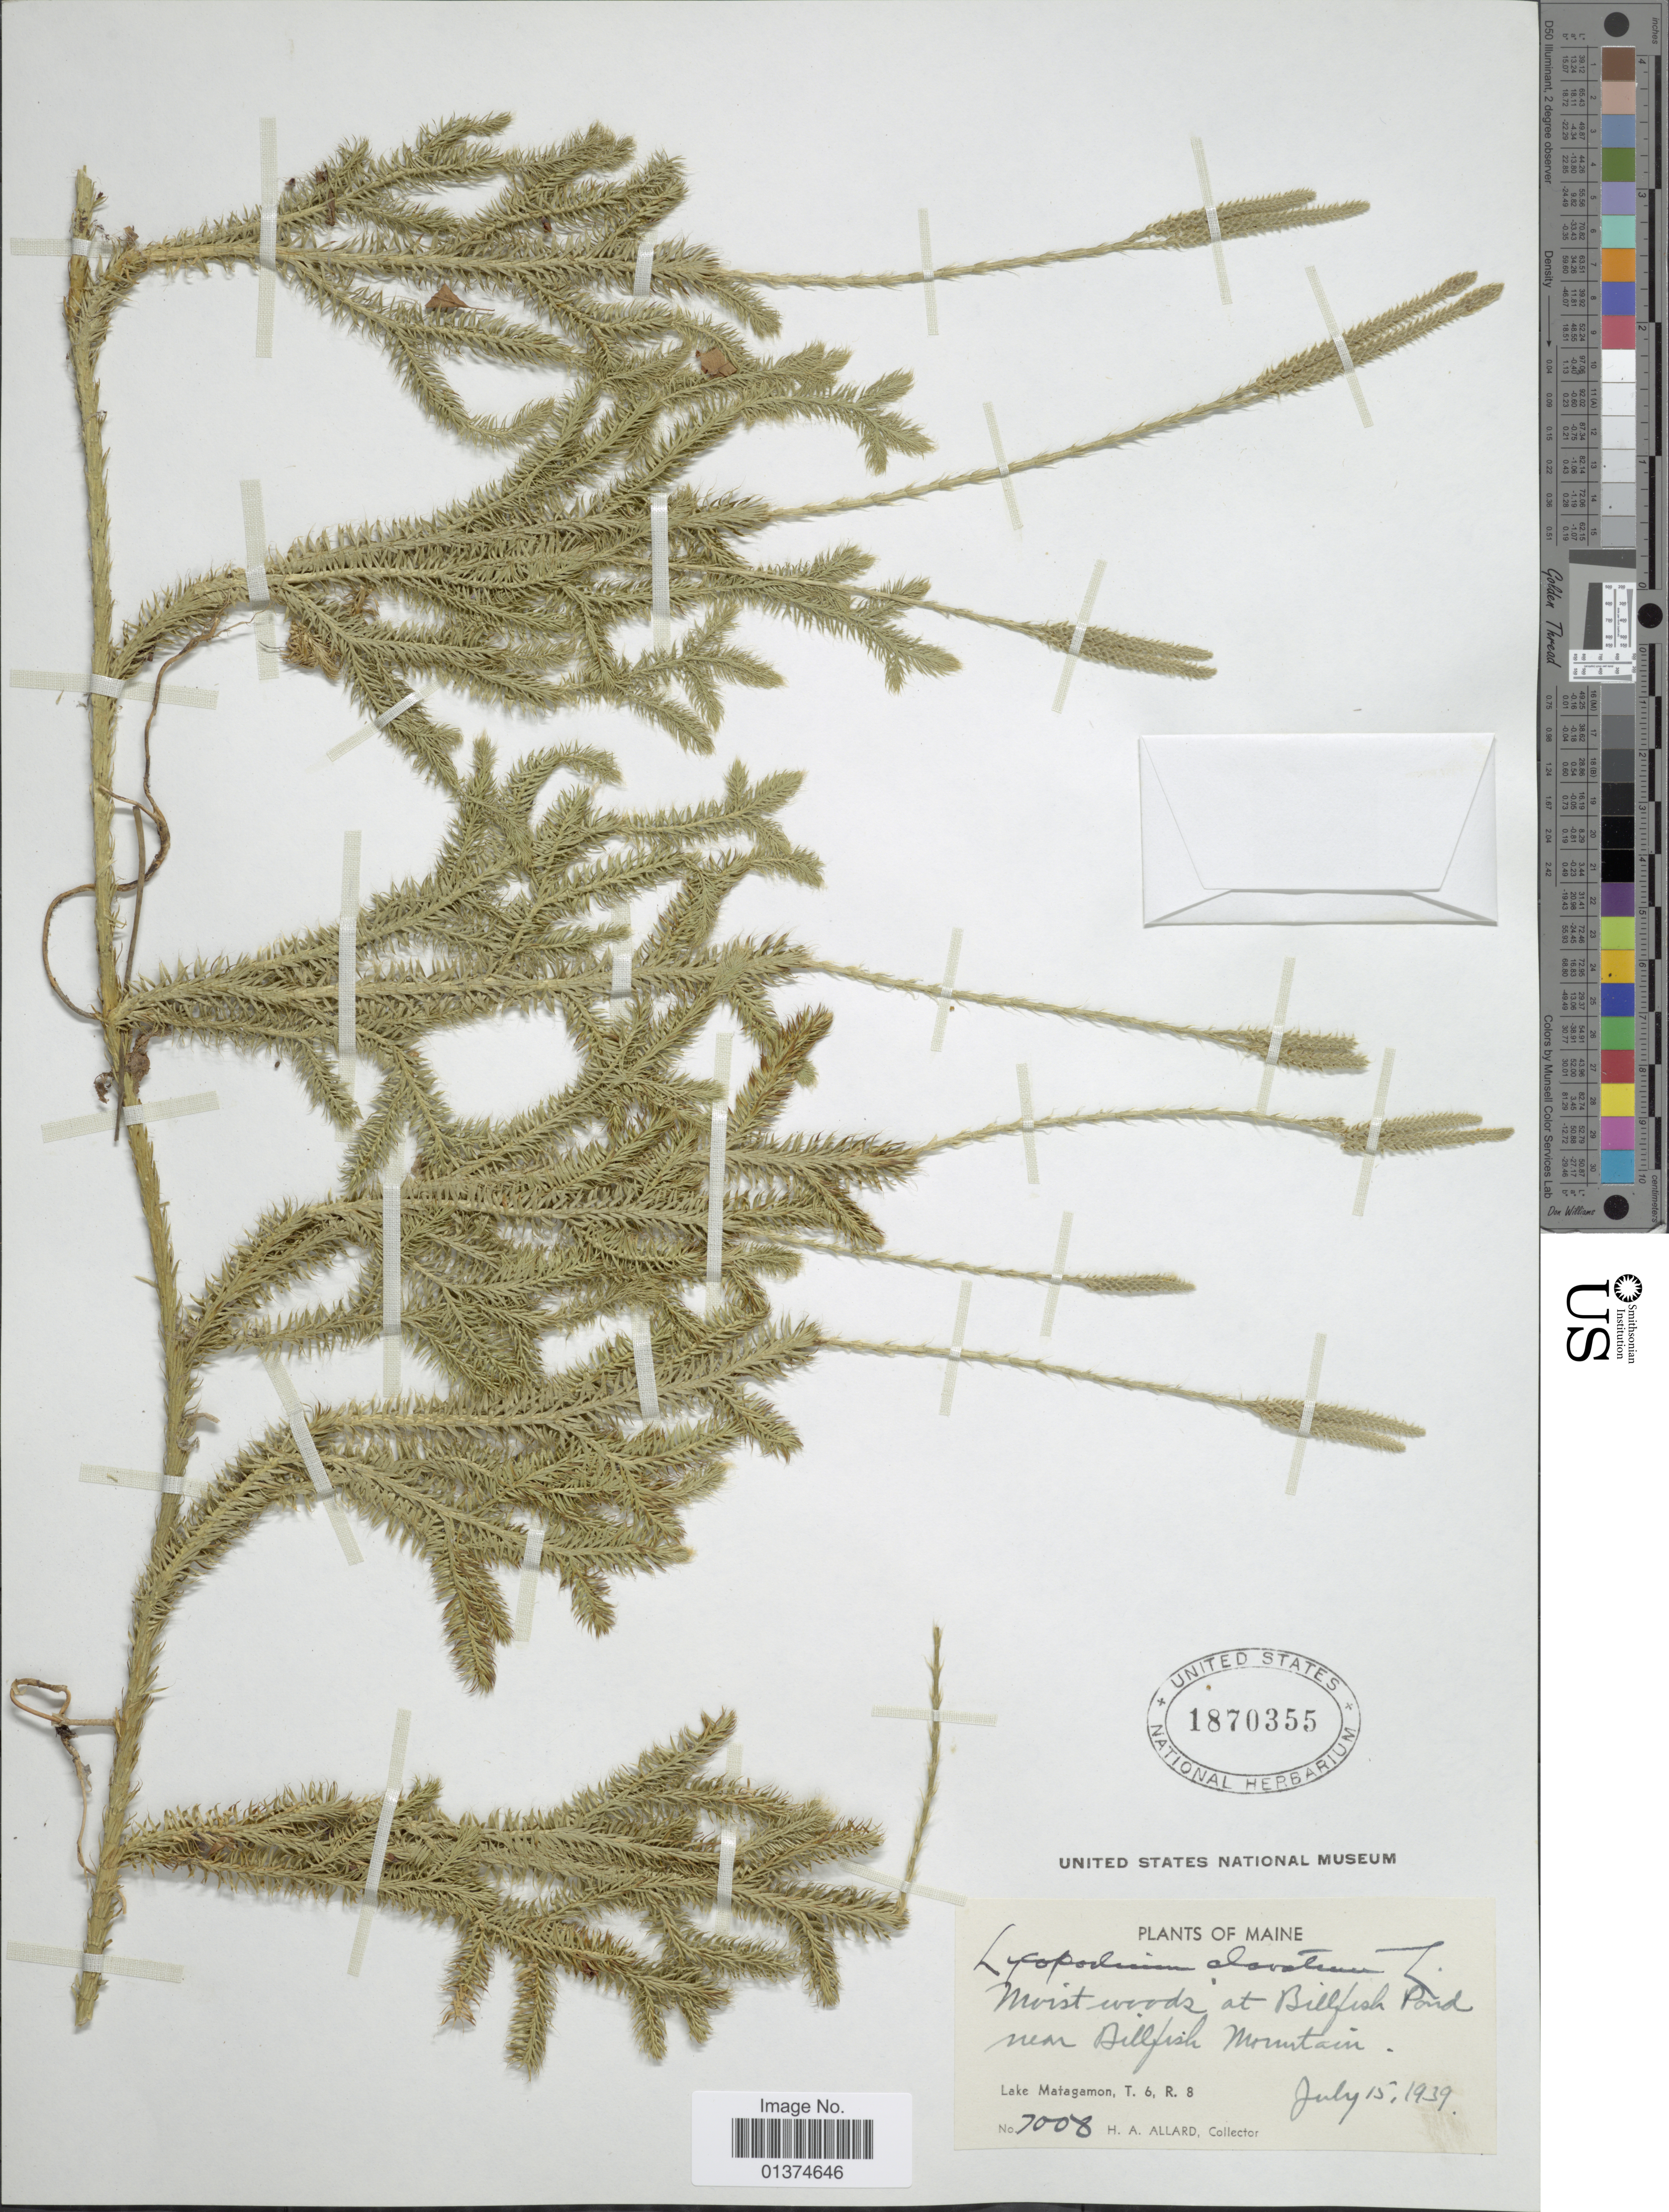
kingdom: Plantae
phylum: Tracheophyta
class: Lycopodiopsida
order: Lycopodiales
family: Lycopodiaceae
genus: Lycopodium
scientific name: Lycopodium clavatum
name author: L.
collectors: H. A. Allard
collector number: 7008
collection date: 1939-07-15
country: United States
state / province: Maine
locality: Moist woods at Billfish Pond near Billfish Mountain, Lake Matagamon, T6, R8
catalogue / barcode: US 1870355